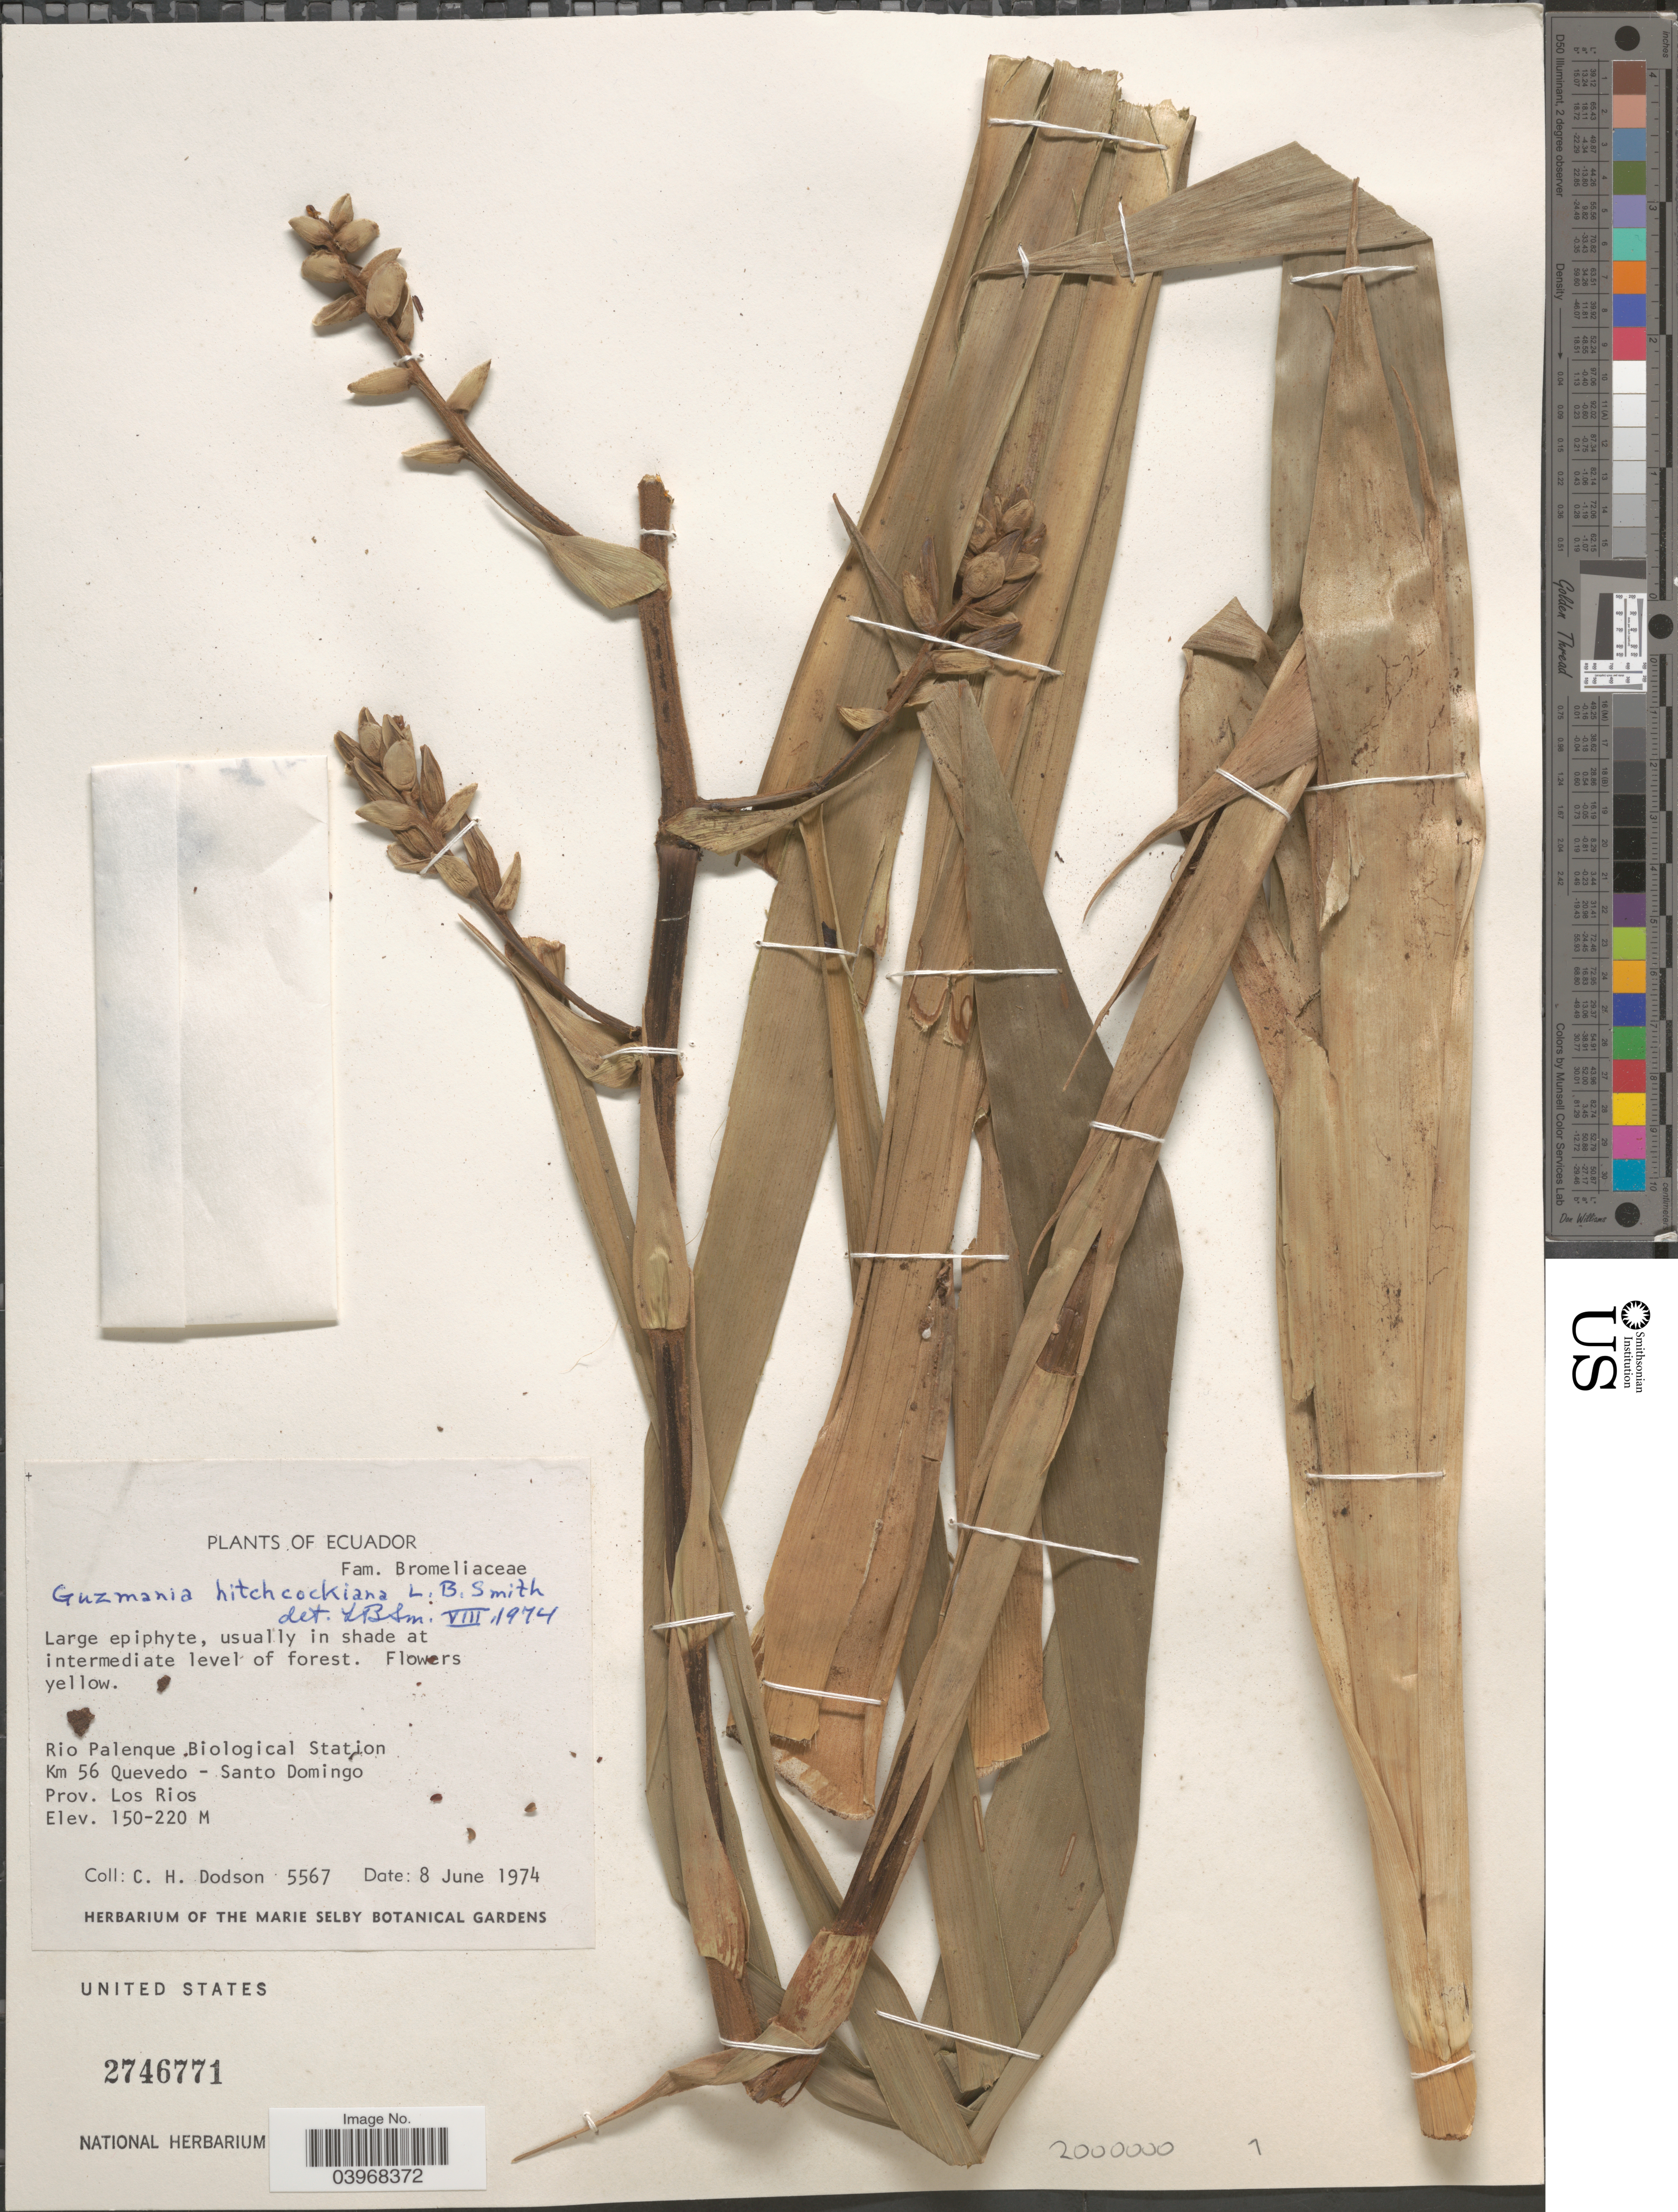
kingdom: Plantae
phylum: Tracheophyta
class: Liliopsida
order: Poales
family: Bromeliaceae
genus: Guzmania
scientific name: Guzmania hitchcockiana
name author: L.B. Sm.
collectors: C. H. Dodson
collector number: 5567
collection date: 1974-06-08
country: Ecuador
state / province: Los Ríos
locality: Rio Palenque. Biological Station. Km 56 Quevedo - Santo Domingo.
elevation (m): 150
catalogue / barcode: US 2746771